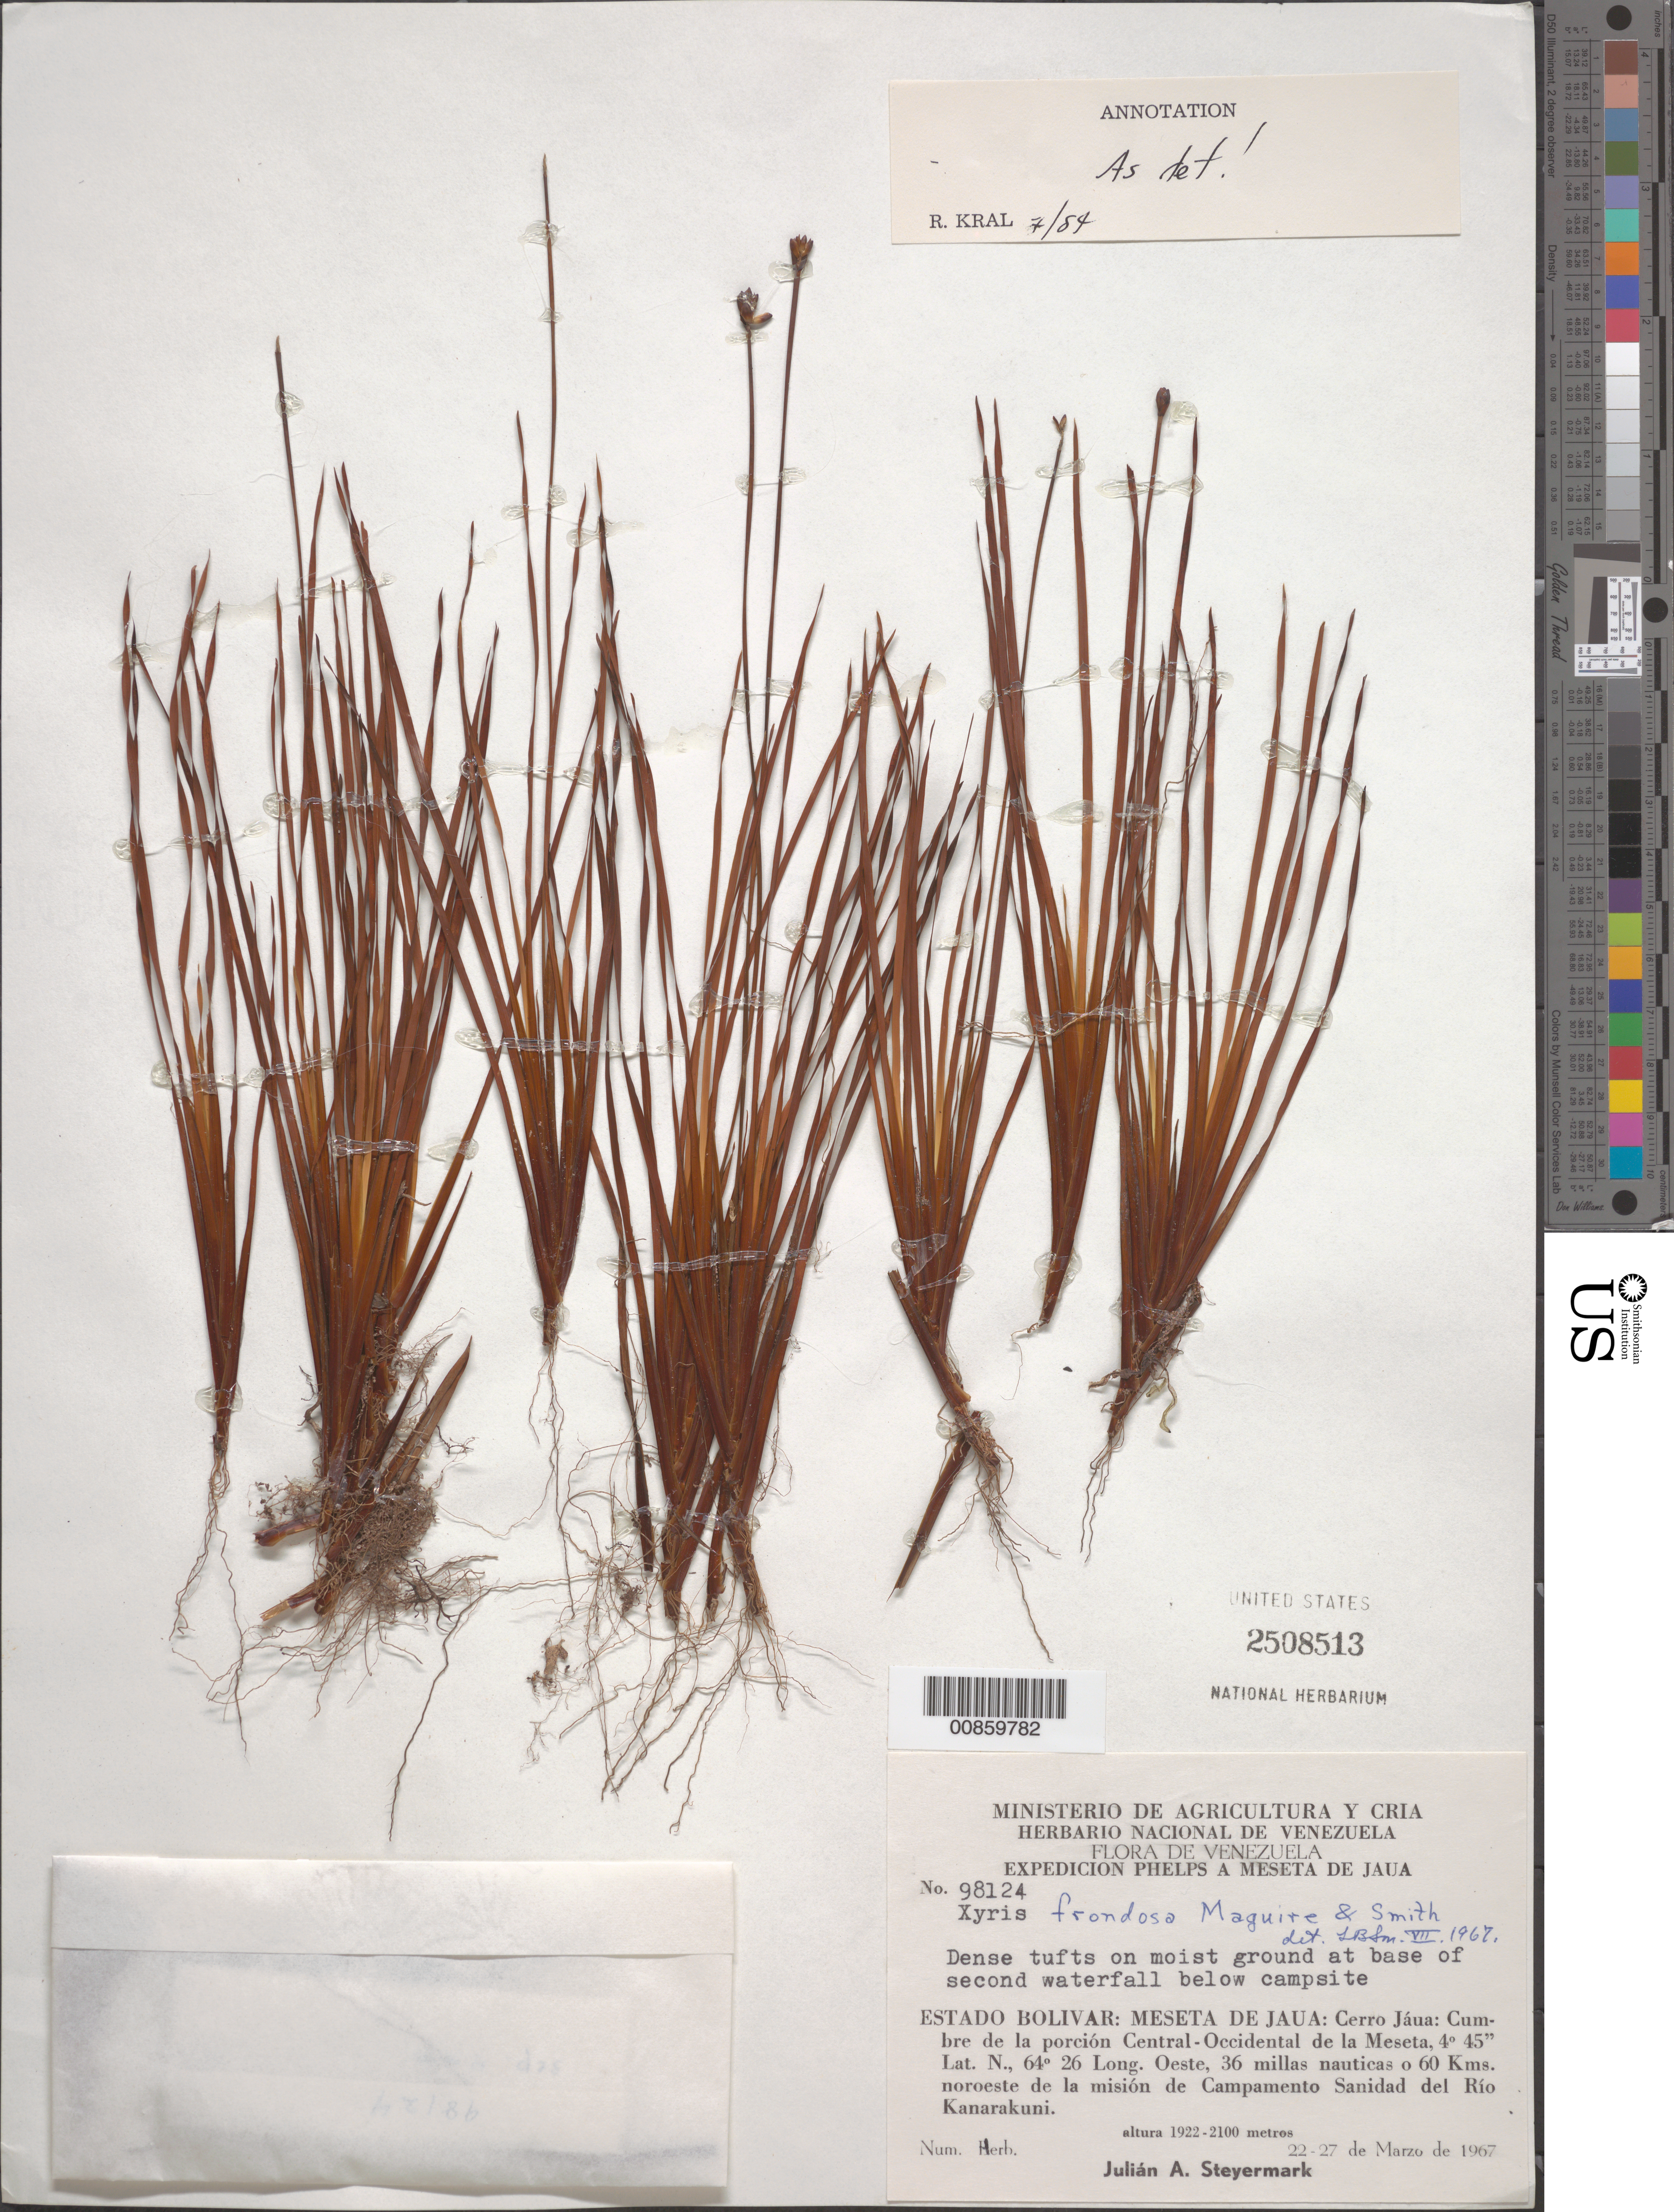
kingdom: Plantae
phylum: Tracheophyta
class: Liliopsida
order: Poales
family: Xyridaceae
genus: Xyris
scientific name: Xyris frondosa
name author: Maguire & L.B. Sm.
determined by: Kral, Robert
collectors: J. Steyermark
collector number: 98124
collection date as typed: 22-Mar-67 to 27-Mar-67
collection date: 1967-03-22/1967-03-27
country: Venezuela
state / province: Bolívar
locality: Meseta del Jaua: Cerro Jáua, cumbre de la porcion Central-Occidental de la Meseta, 36 millas nauticas o 60 km NO de la mision de Campamento Sanidad del Río Kanarakuni; base of second waterfall below campsite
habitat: Mosist ground at base of waterfall.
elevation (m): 1922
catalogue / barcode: US 2508513